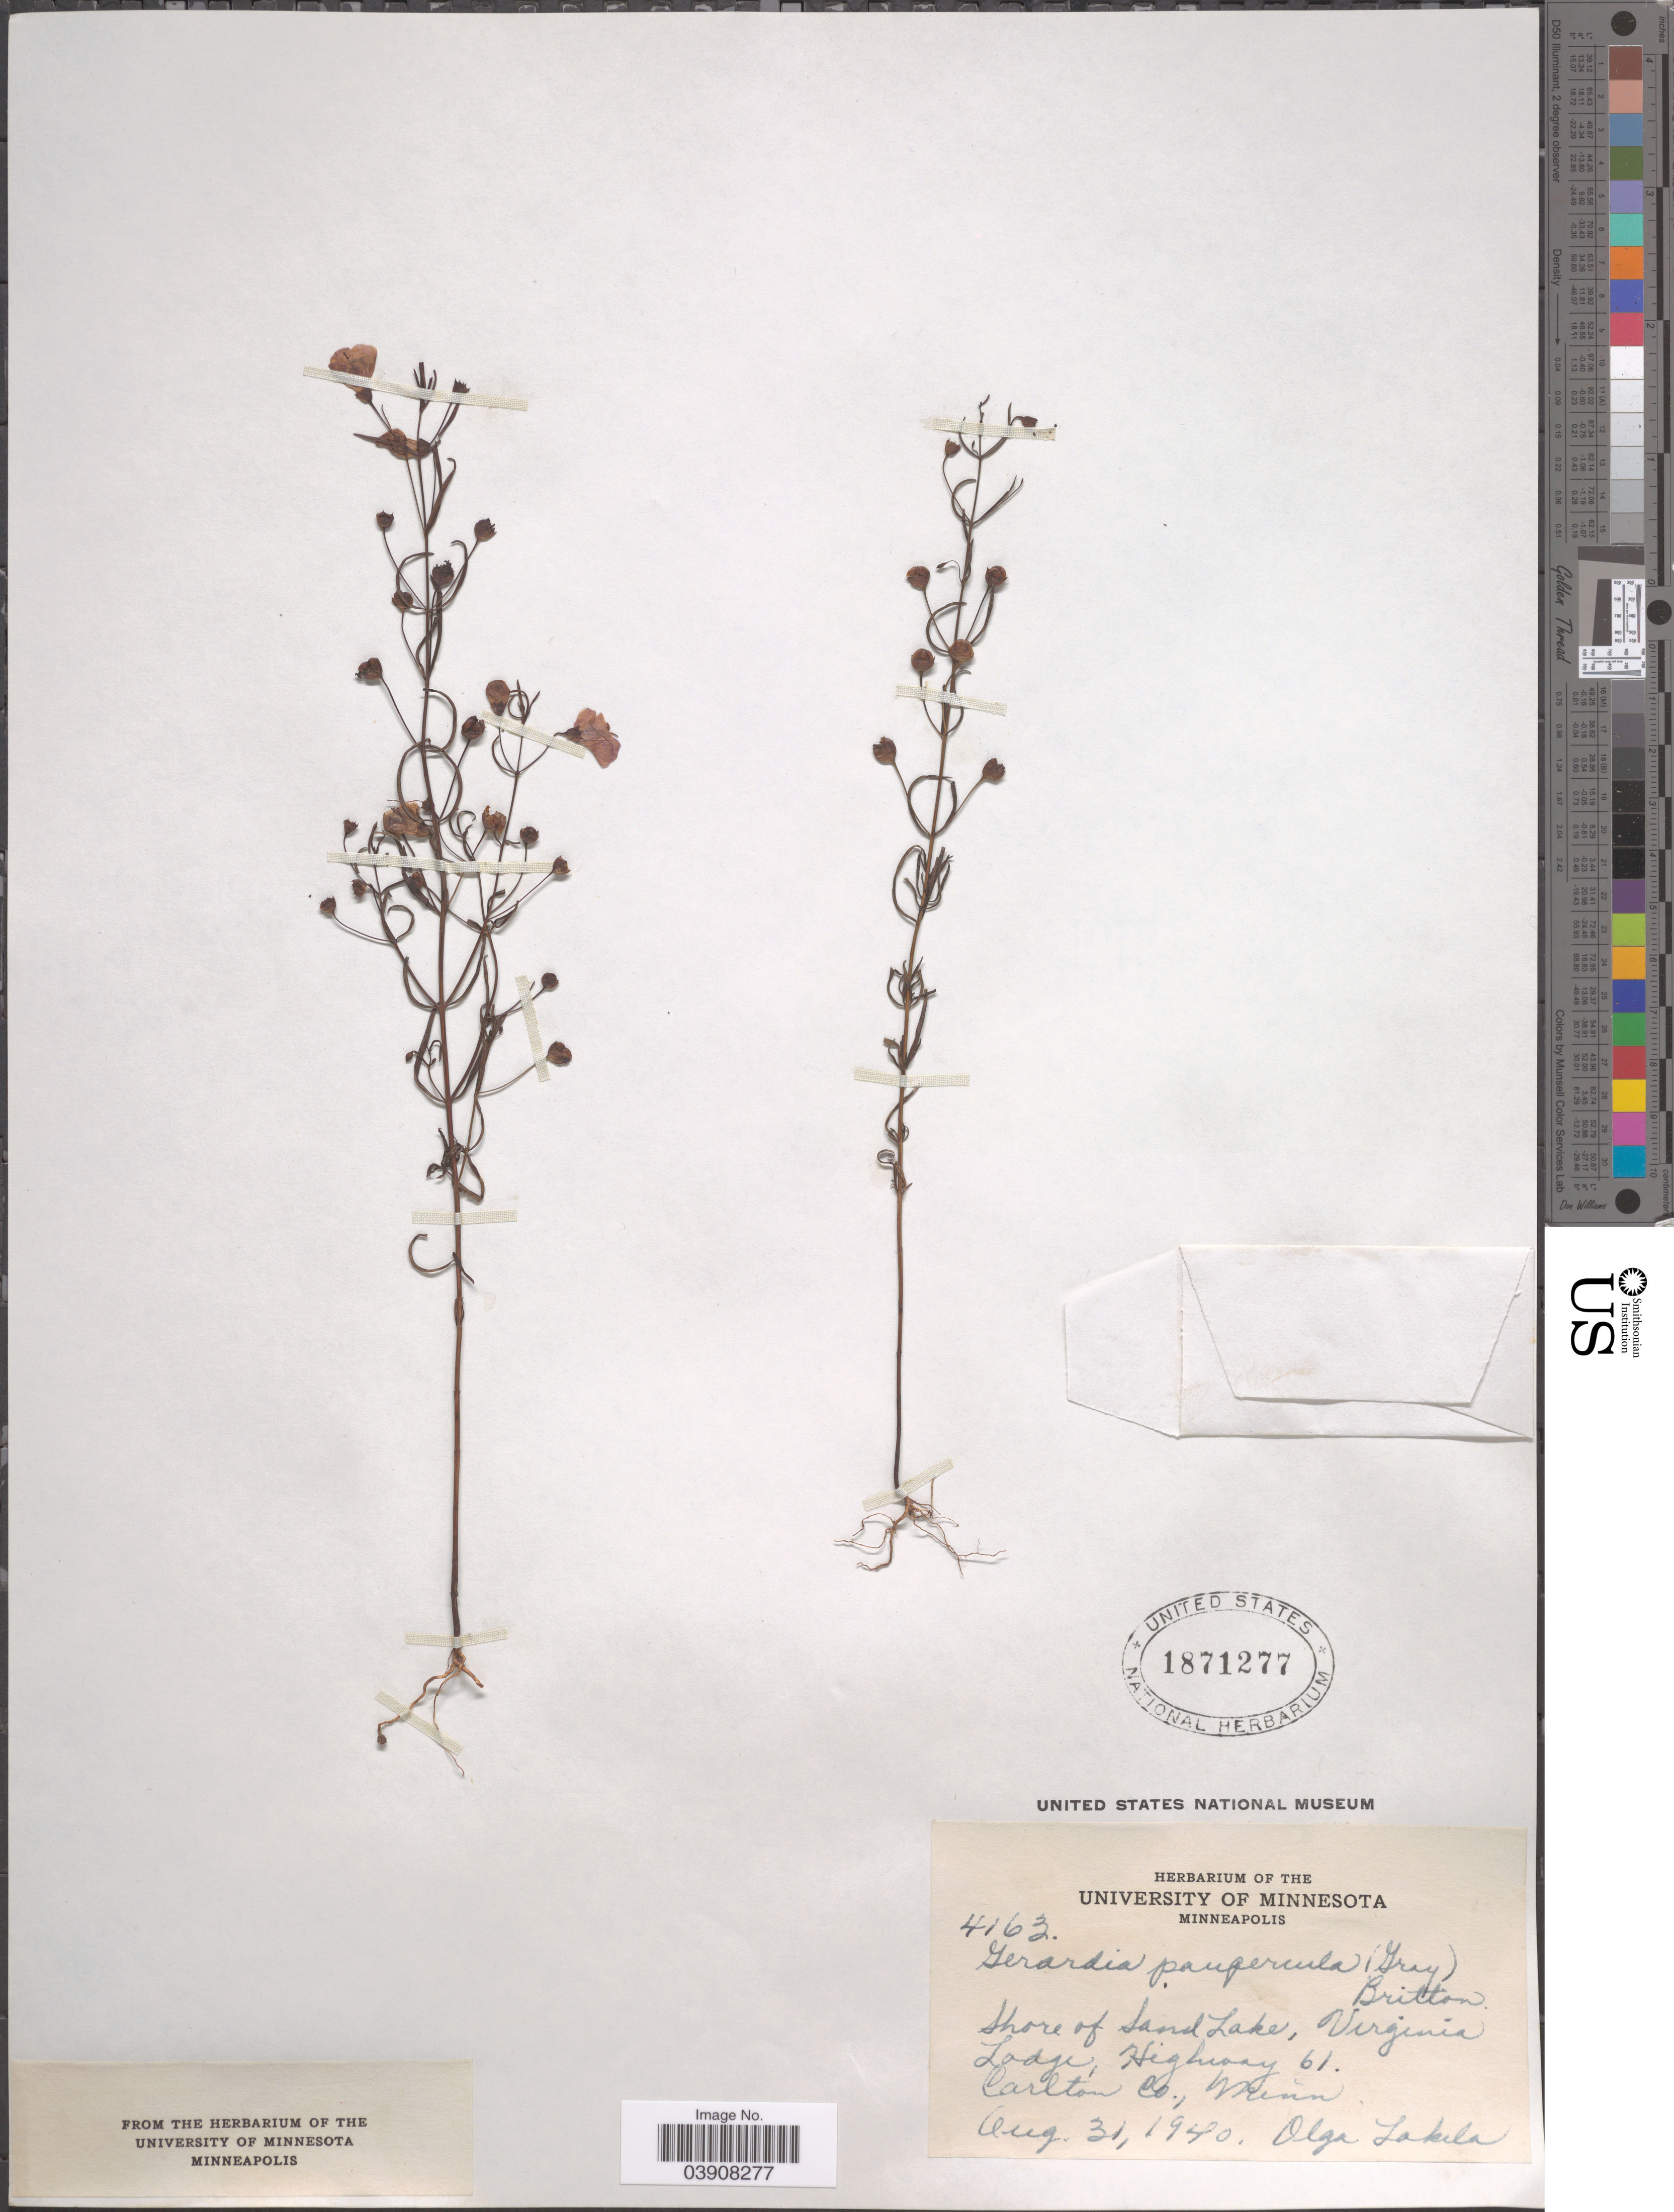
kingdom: Plantae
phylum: Tracheophyta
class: Magnoliopsida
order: Lamiales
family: Orobanchaceae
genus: Agalinis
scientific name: Agalinis paupercula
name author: (A. Gray) Britton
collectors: O. K. Lakela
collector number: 4163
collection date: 1940-08-31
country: United States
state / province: Minnesota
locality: Shore of Sand Lake, Virginia Lodge, Highway 61. Carlton Co.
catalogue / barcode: US 1871277